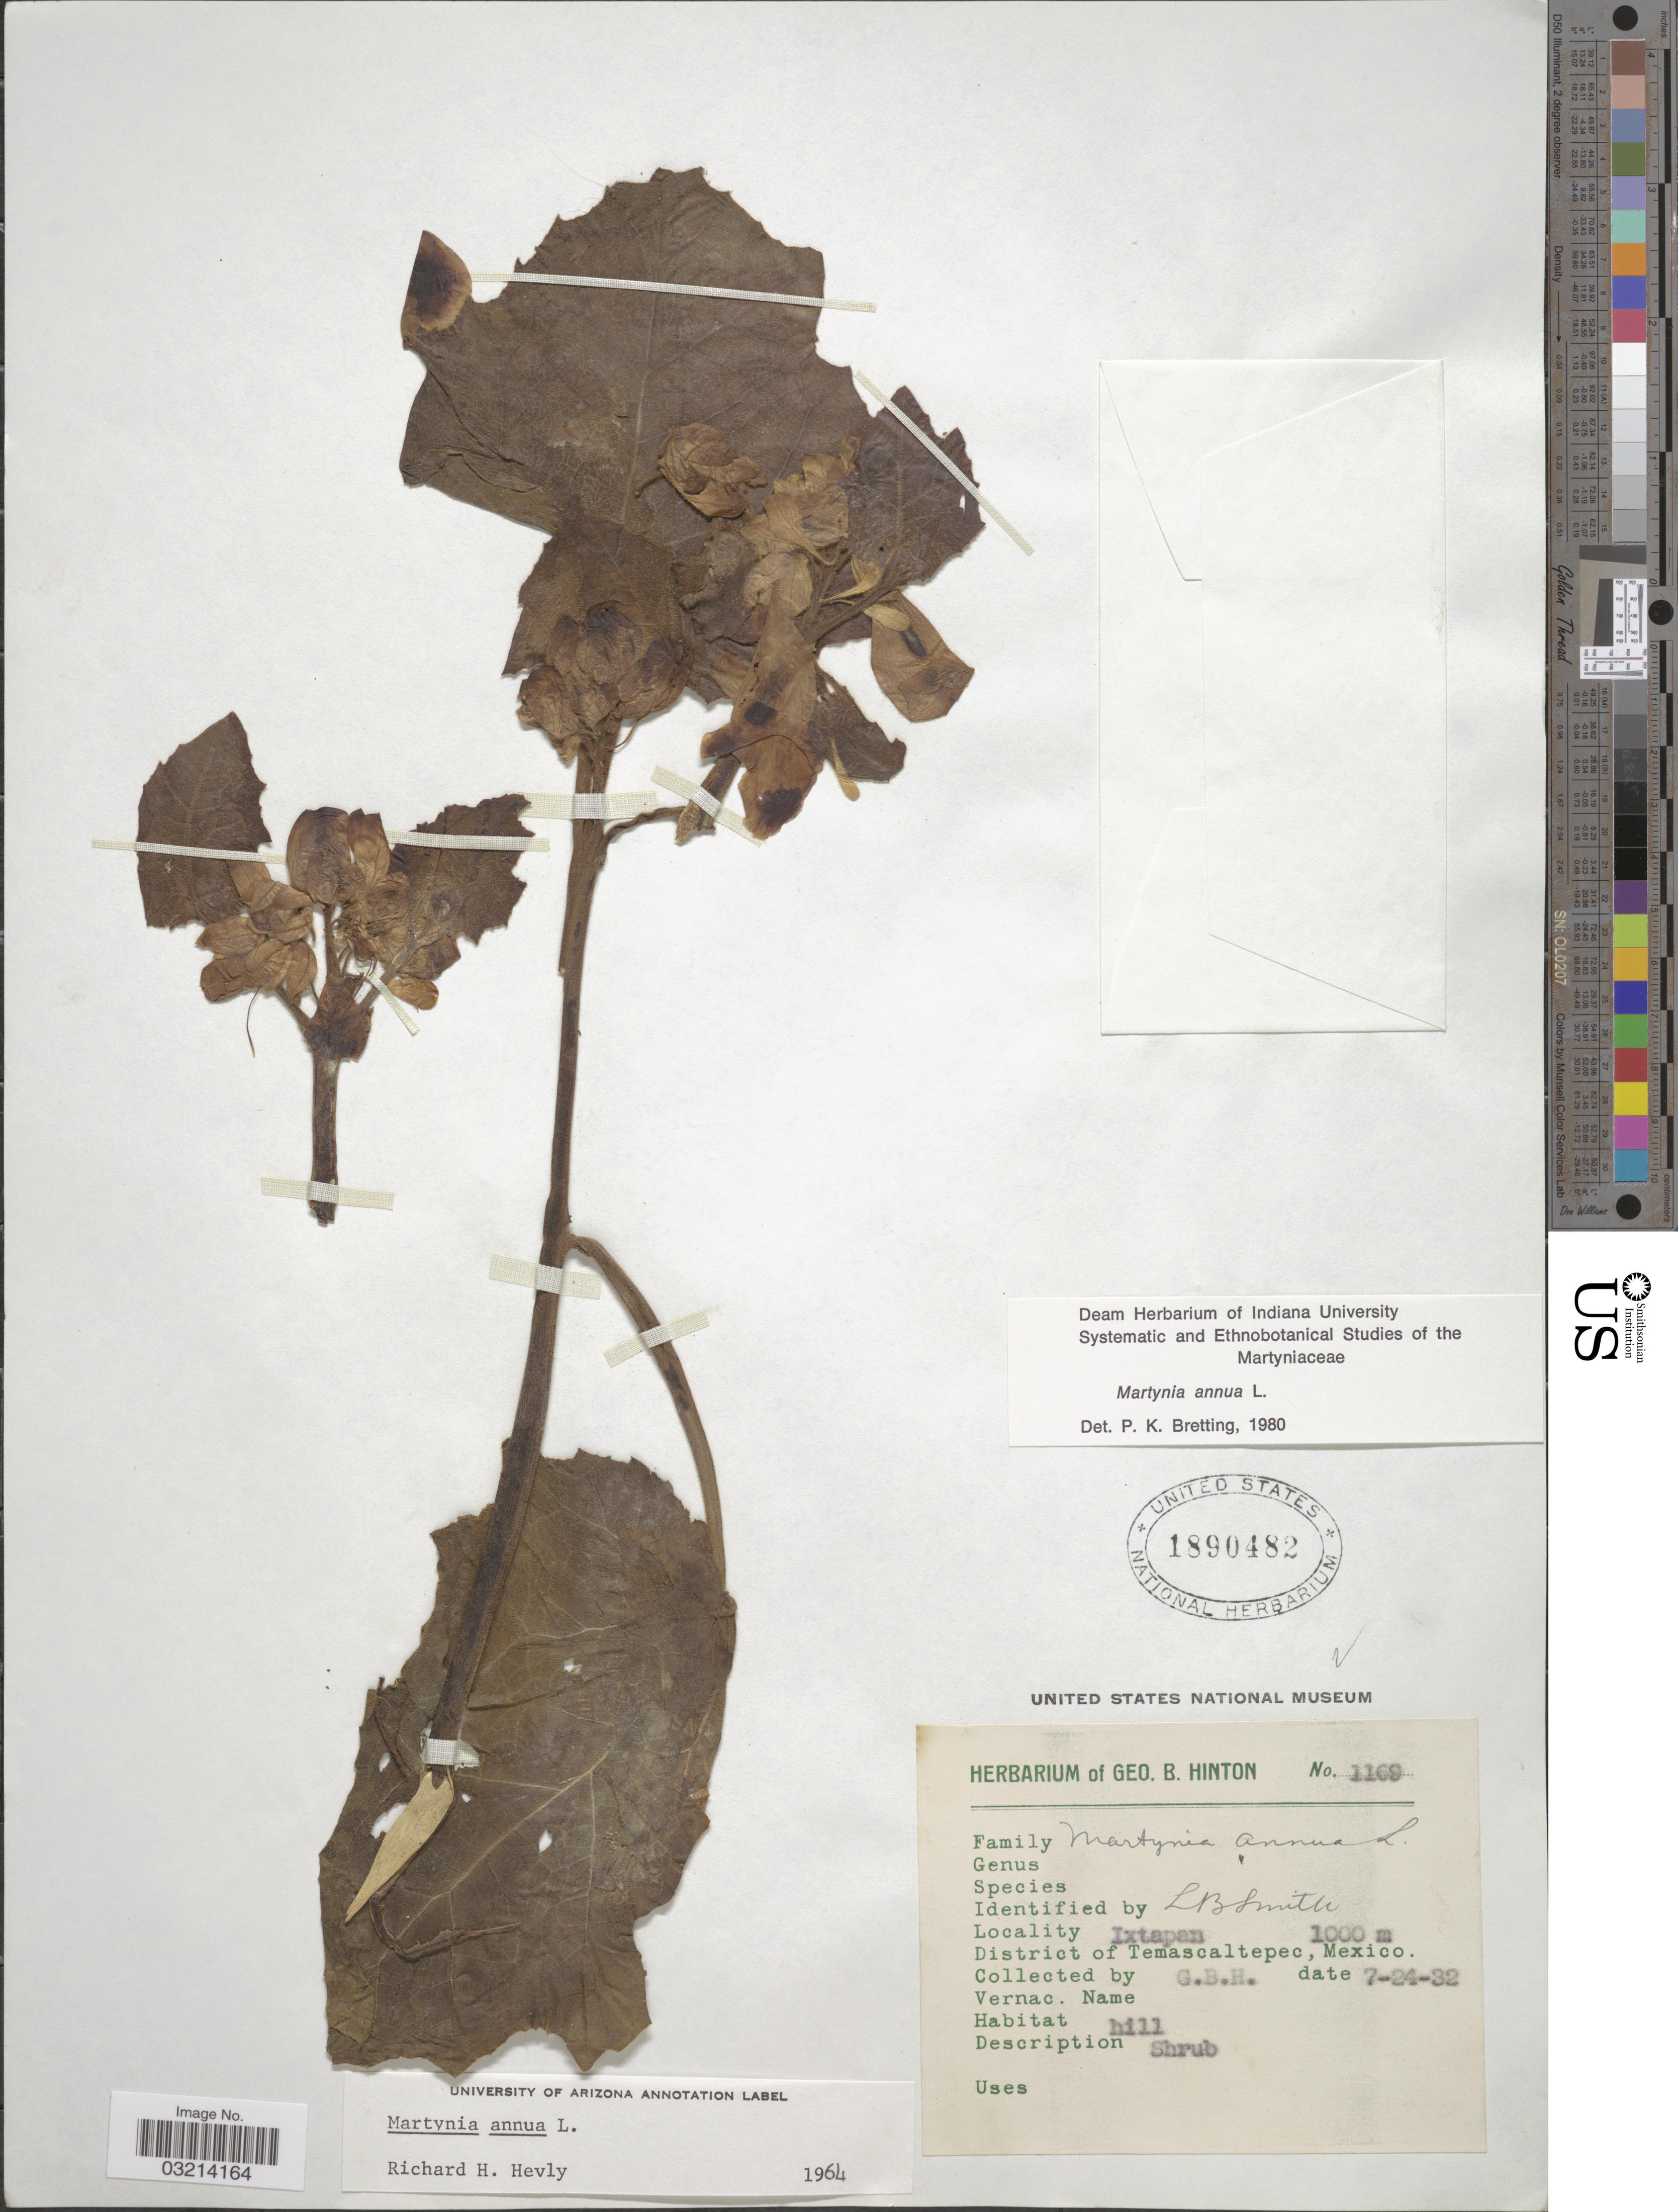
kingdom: Plantae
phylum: Tracheophyta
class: Magnoliopsida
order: Lamiales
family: Martyniaceae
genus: Martynia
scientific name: Martynia annua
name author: L.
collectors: G. B. Hinton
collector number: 1169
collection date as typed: Transcribed d/m/y: 24/7/32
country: Mexico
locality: Ixtapan. District of Temascaltepec.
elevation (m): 1000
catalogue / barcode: US 1890482